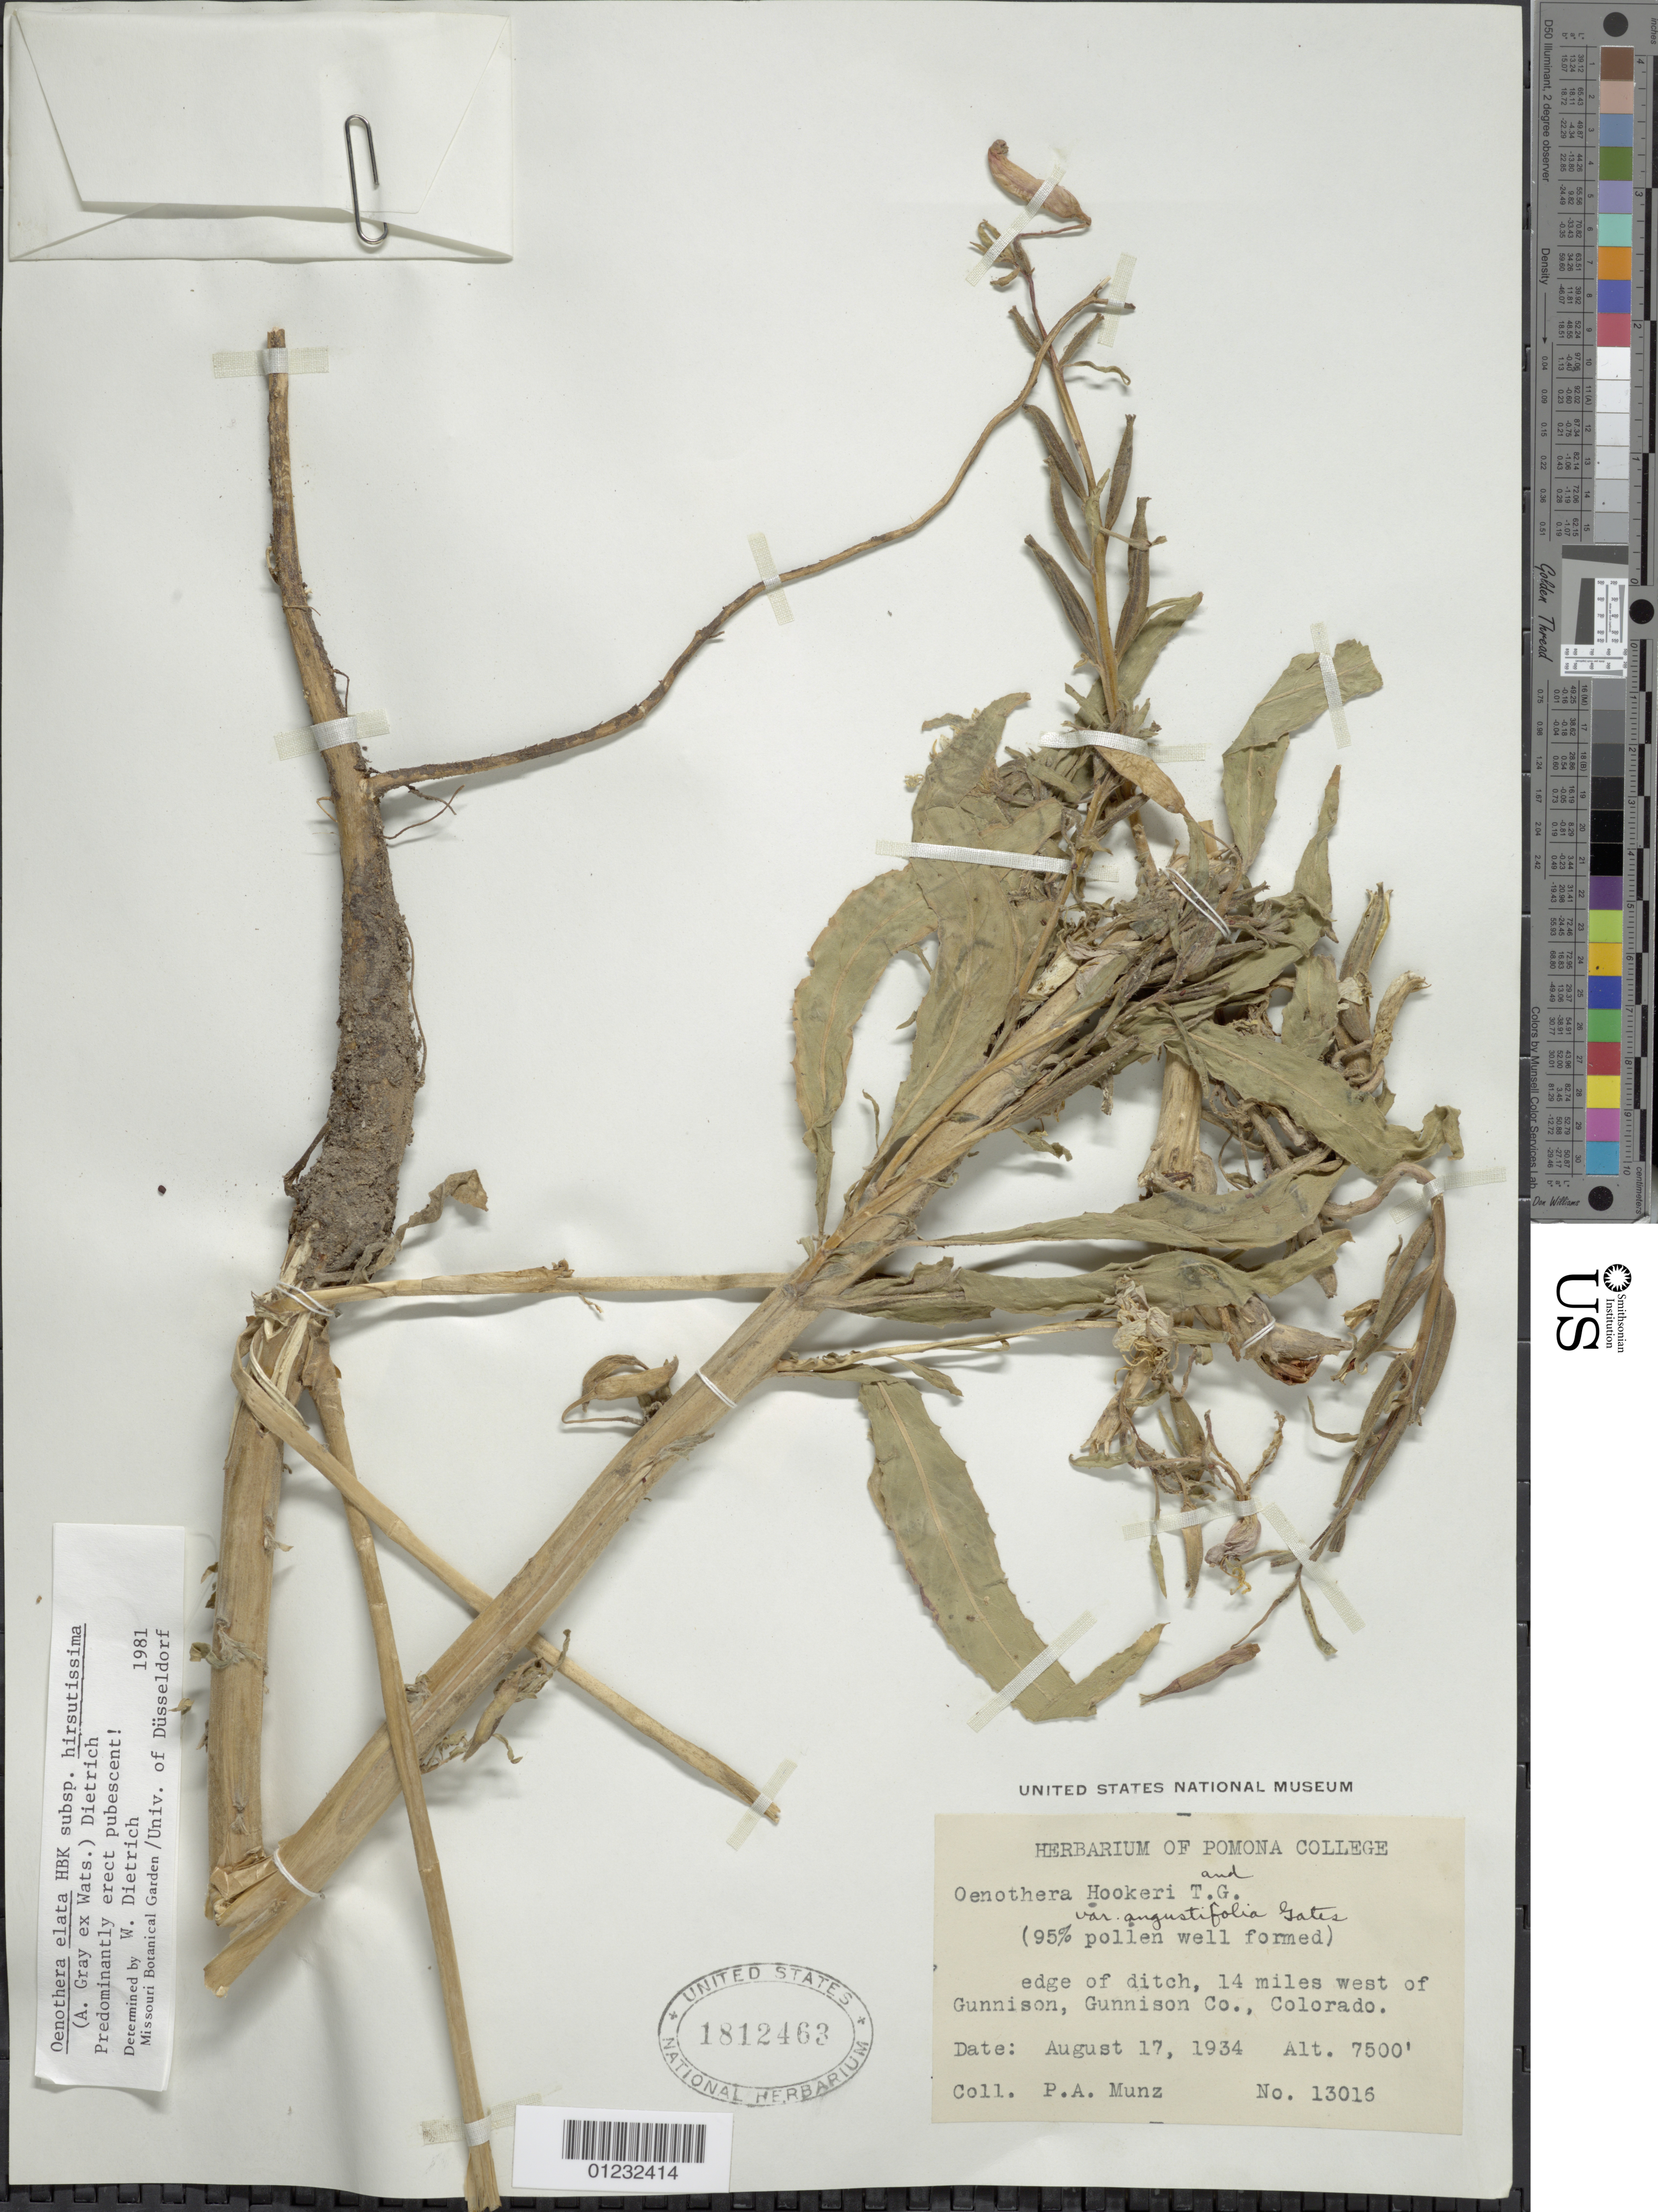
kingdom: Plantae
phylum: Tracheophyta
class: Magnoliopsida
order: Myrtales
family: Onagraceae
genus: Oenothera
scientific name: Oenothera elata subsp. hirsutissima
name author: (A. Gray ex S. Watson) W. Dietr.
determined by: Dietrich, W.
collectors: P. A. Munz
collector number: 13016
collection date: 1934-08-17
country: United States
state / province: Colorado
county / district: Gunnison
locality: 14 miles west of Gunnison.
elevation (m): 2286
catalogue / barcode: US 1812463